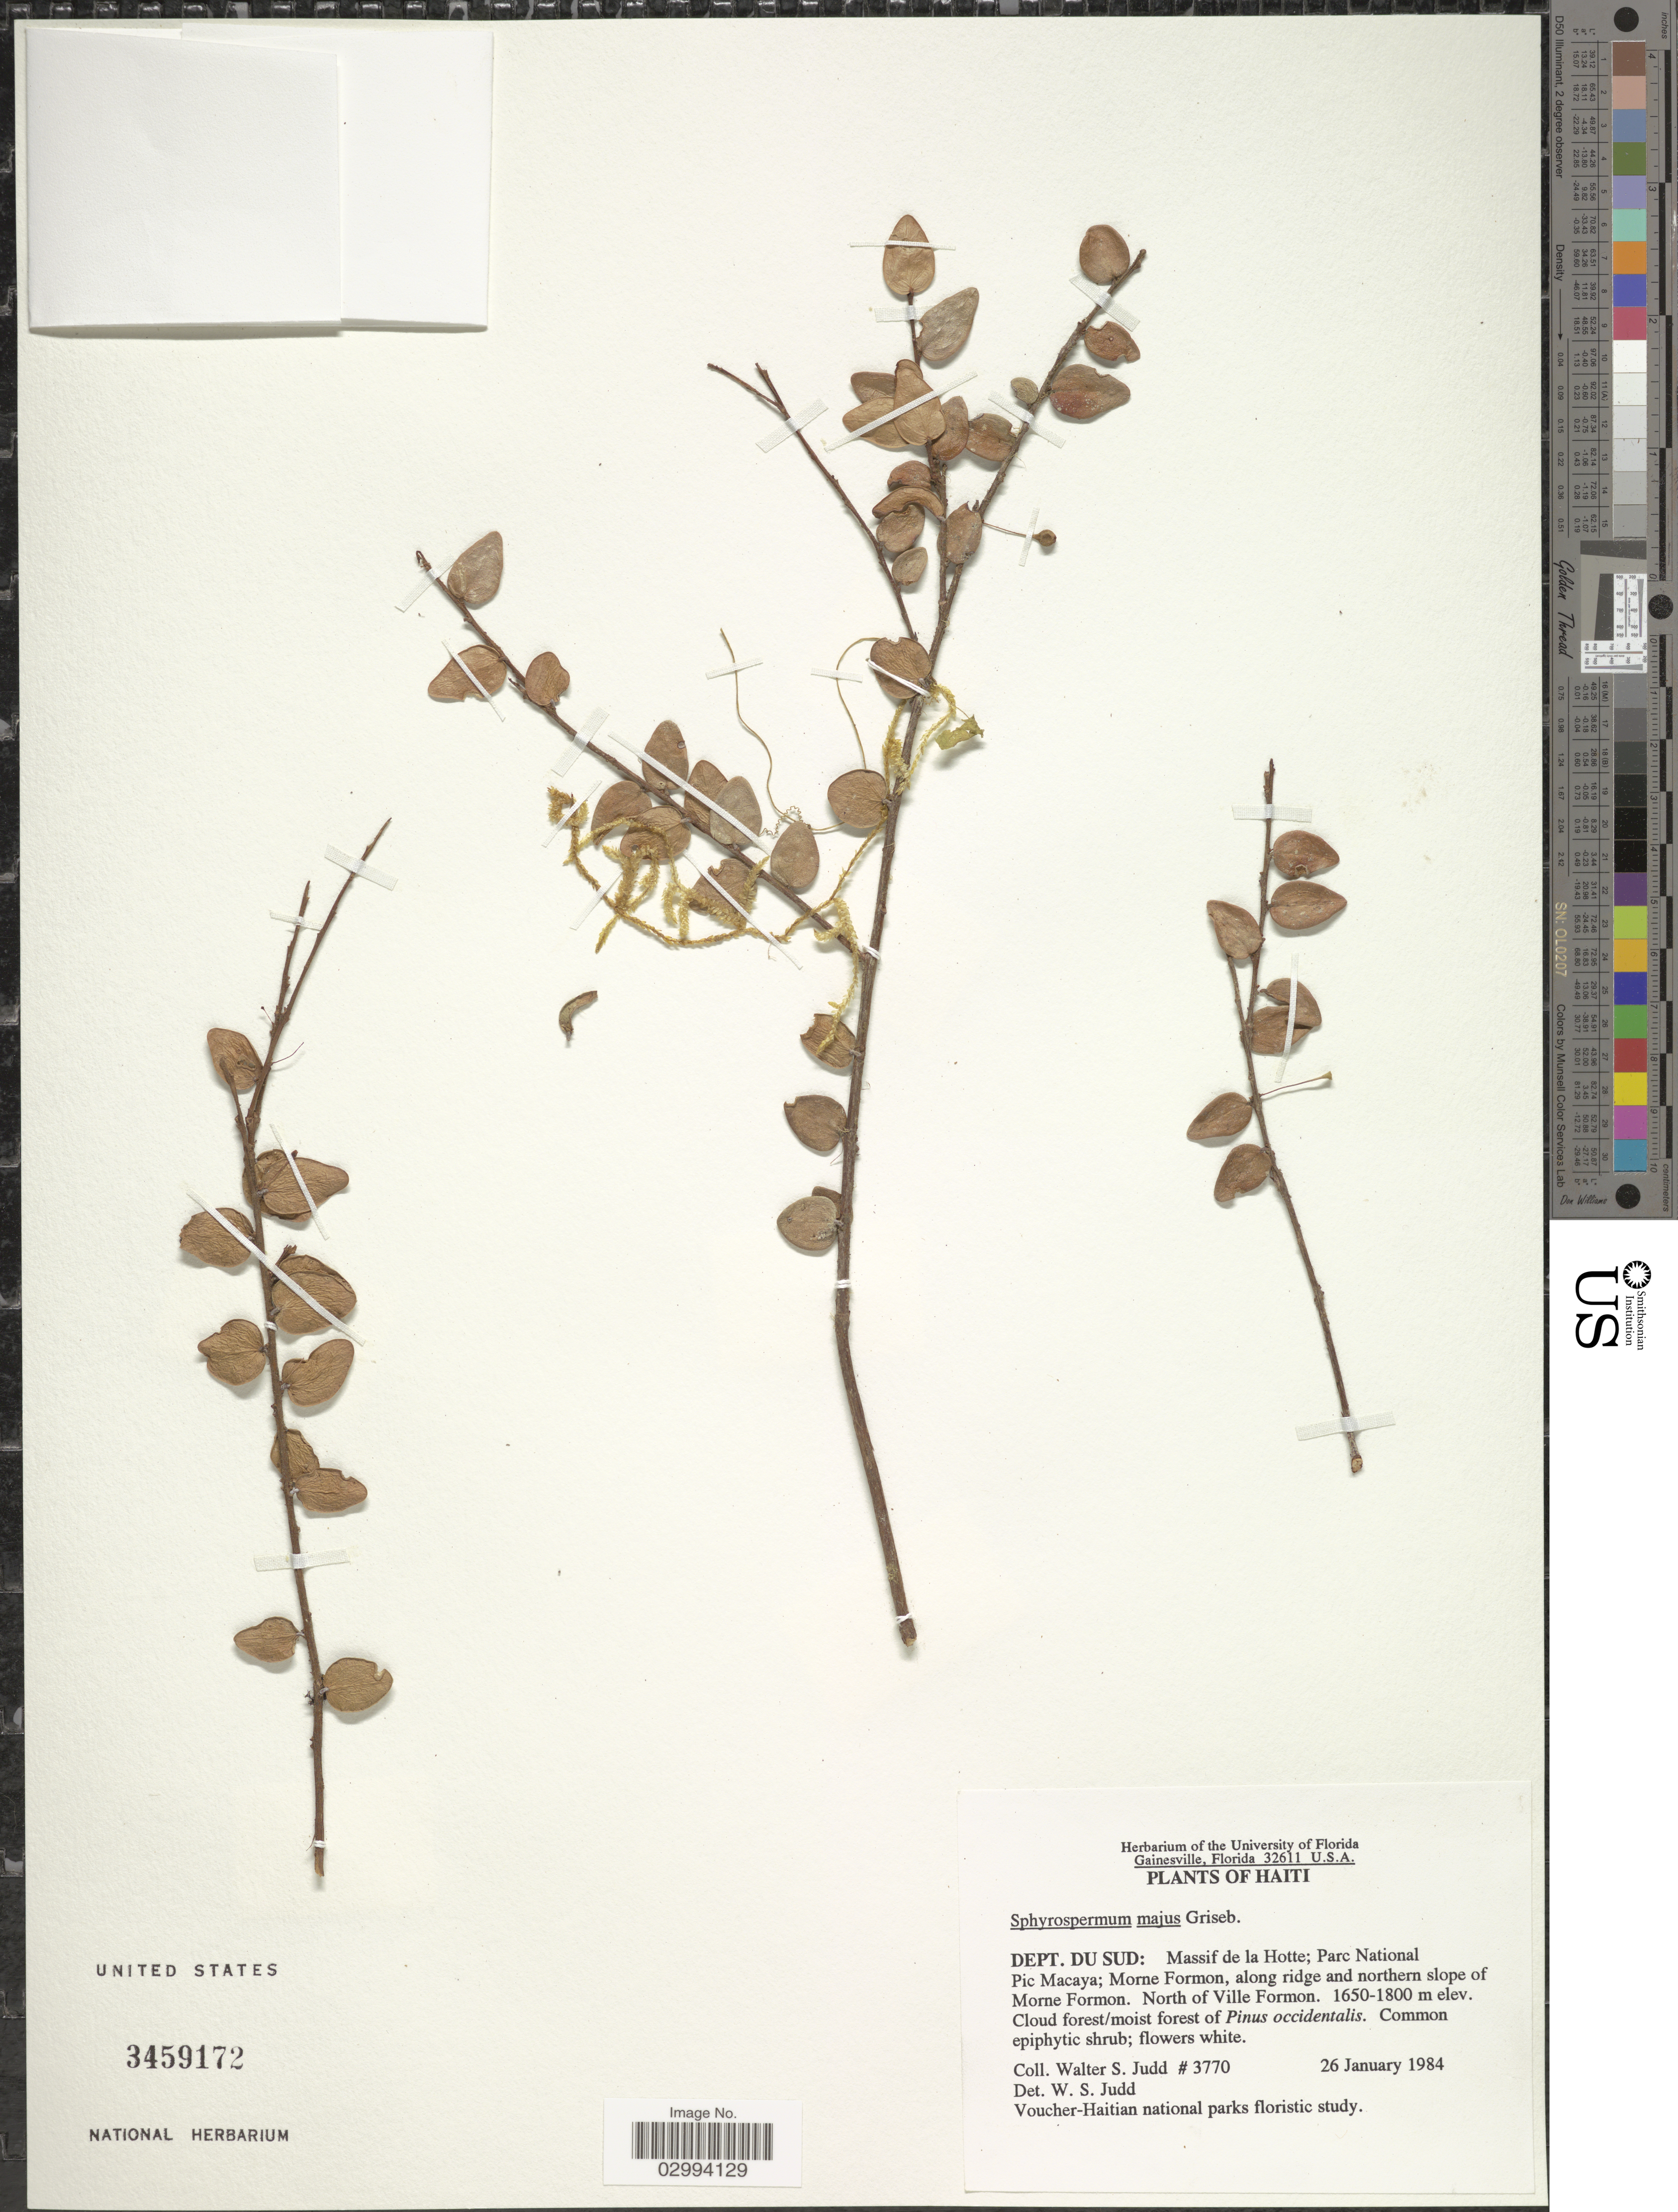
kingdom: Plantae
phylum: Tracheophyta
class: Magnoliopsida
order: Ericales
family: Ericaceae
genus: Sphyrospermum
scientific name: Sphyrospermum majus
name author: Griseb.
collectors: W. S. Judd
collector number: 3770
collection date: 1984-01-26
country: Haiti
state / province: Sud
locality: Dept. du Sud: Massif de la Hotte; Parc National Pic Macaya; Morne Formon, along ridge and northern slope of Morne Formon. North of Ville Formon.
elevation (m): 1650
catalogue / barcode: US 3459172